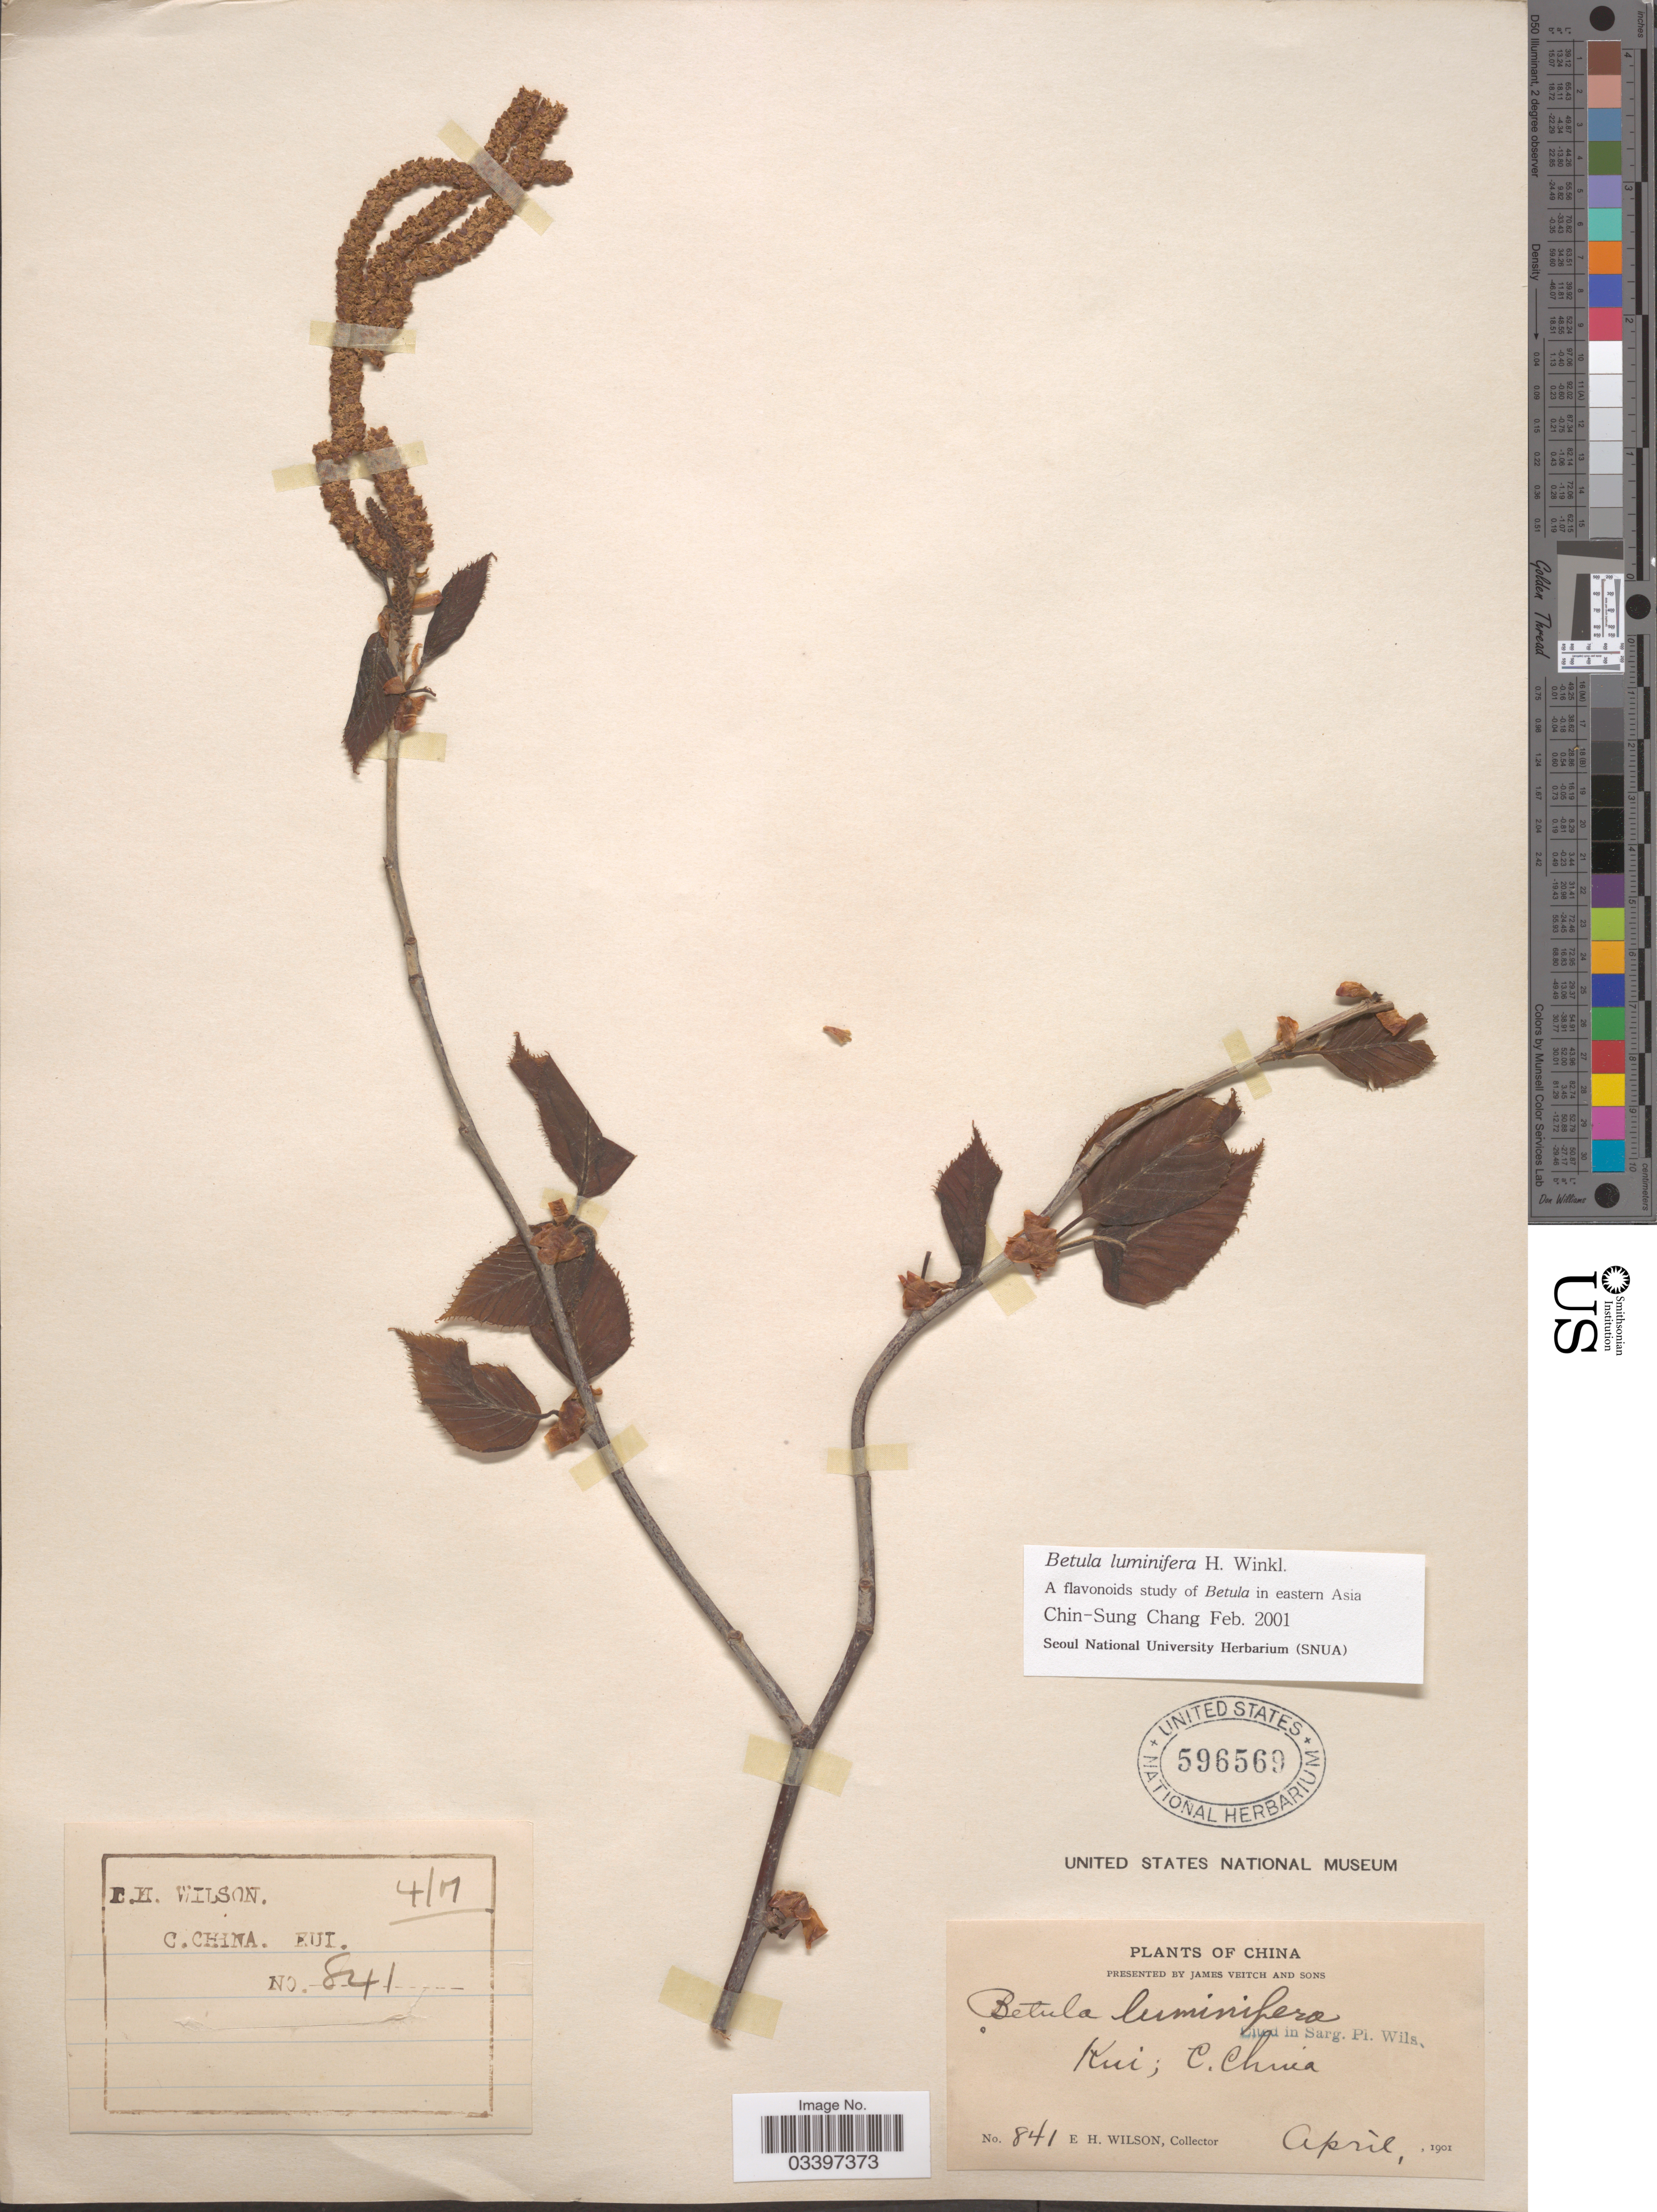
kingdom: Plantae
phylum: Tracheophyta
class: Magnoliopsida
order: Fagales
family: Betulaceae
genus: Betula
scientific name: Betula luminifera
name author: H.J.P. Winkl.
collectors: E. Wilson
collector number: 841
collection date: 1901-04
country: China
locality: C. China, Kui.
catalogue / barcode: US 596569